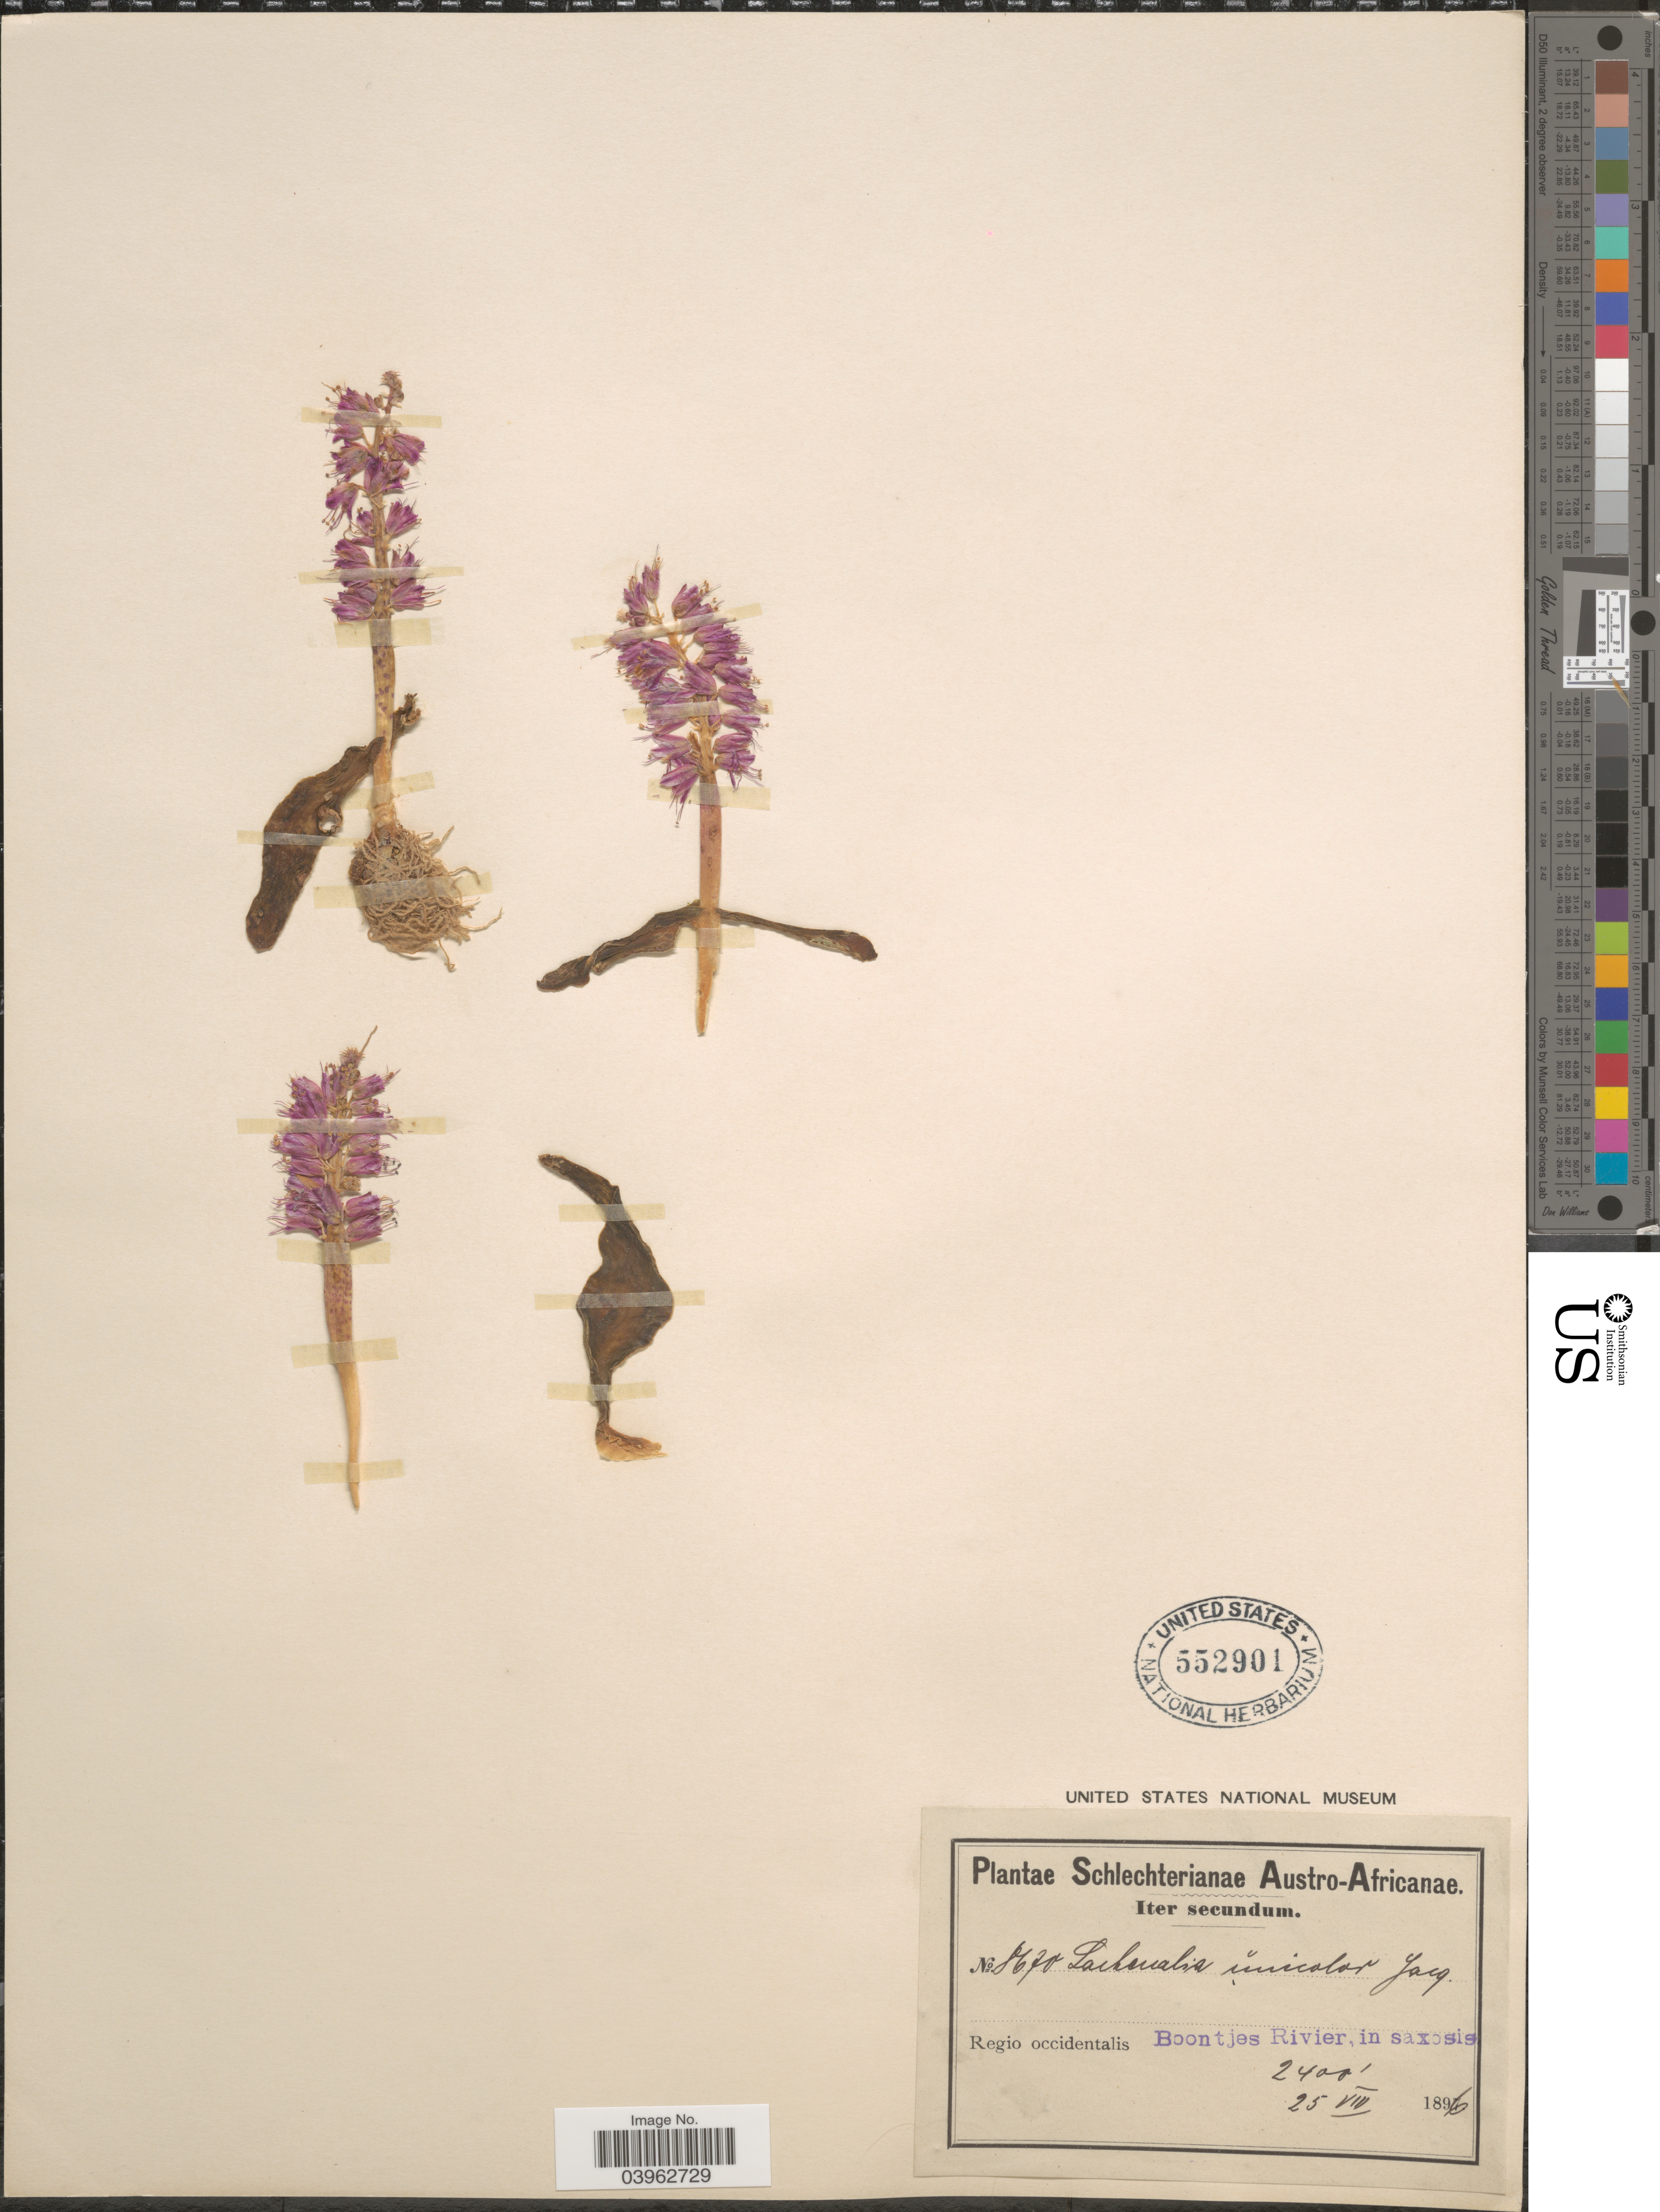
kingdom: Plantae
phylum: Tracheophyta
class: Liliopsida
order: Asparagales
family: Asparagaceae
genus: Lachenalia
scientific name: Lachenalia unicolor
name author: Jacq.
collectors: Schlechter, --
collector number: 8670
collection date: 1896-08-25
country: South Africa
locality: Austro-Africanae. Regio occidentalis Boontjes Rivier, in saxosis.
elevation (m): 732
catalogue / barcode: US 552901